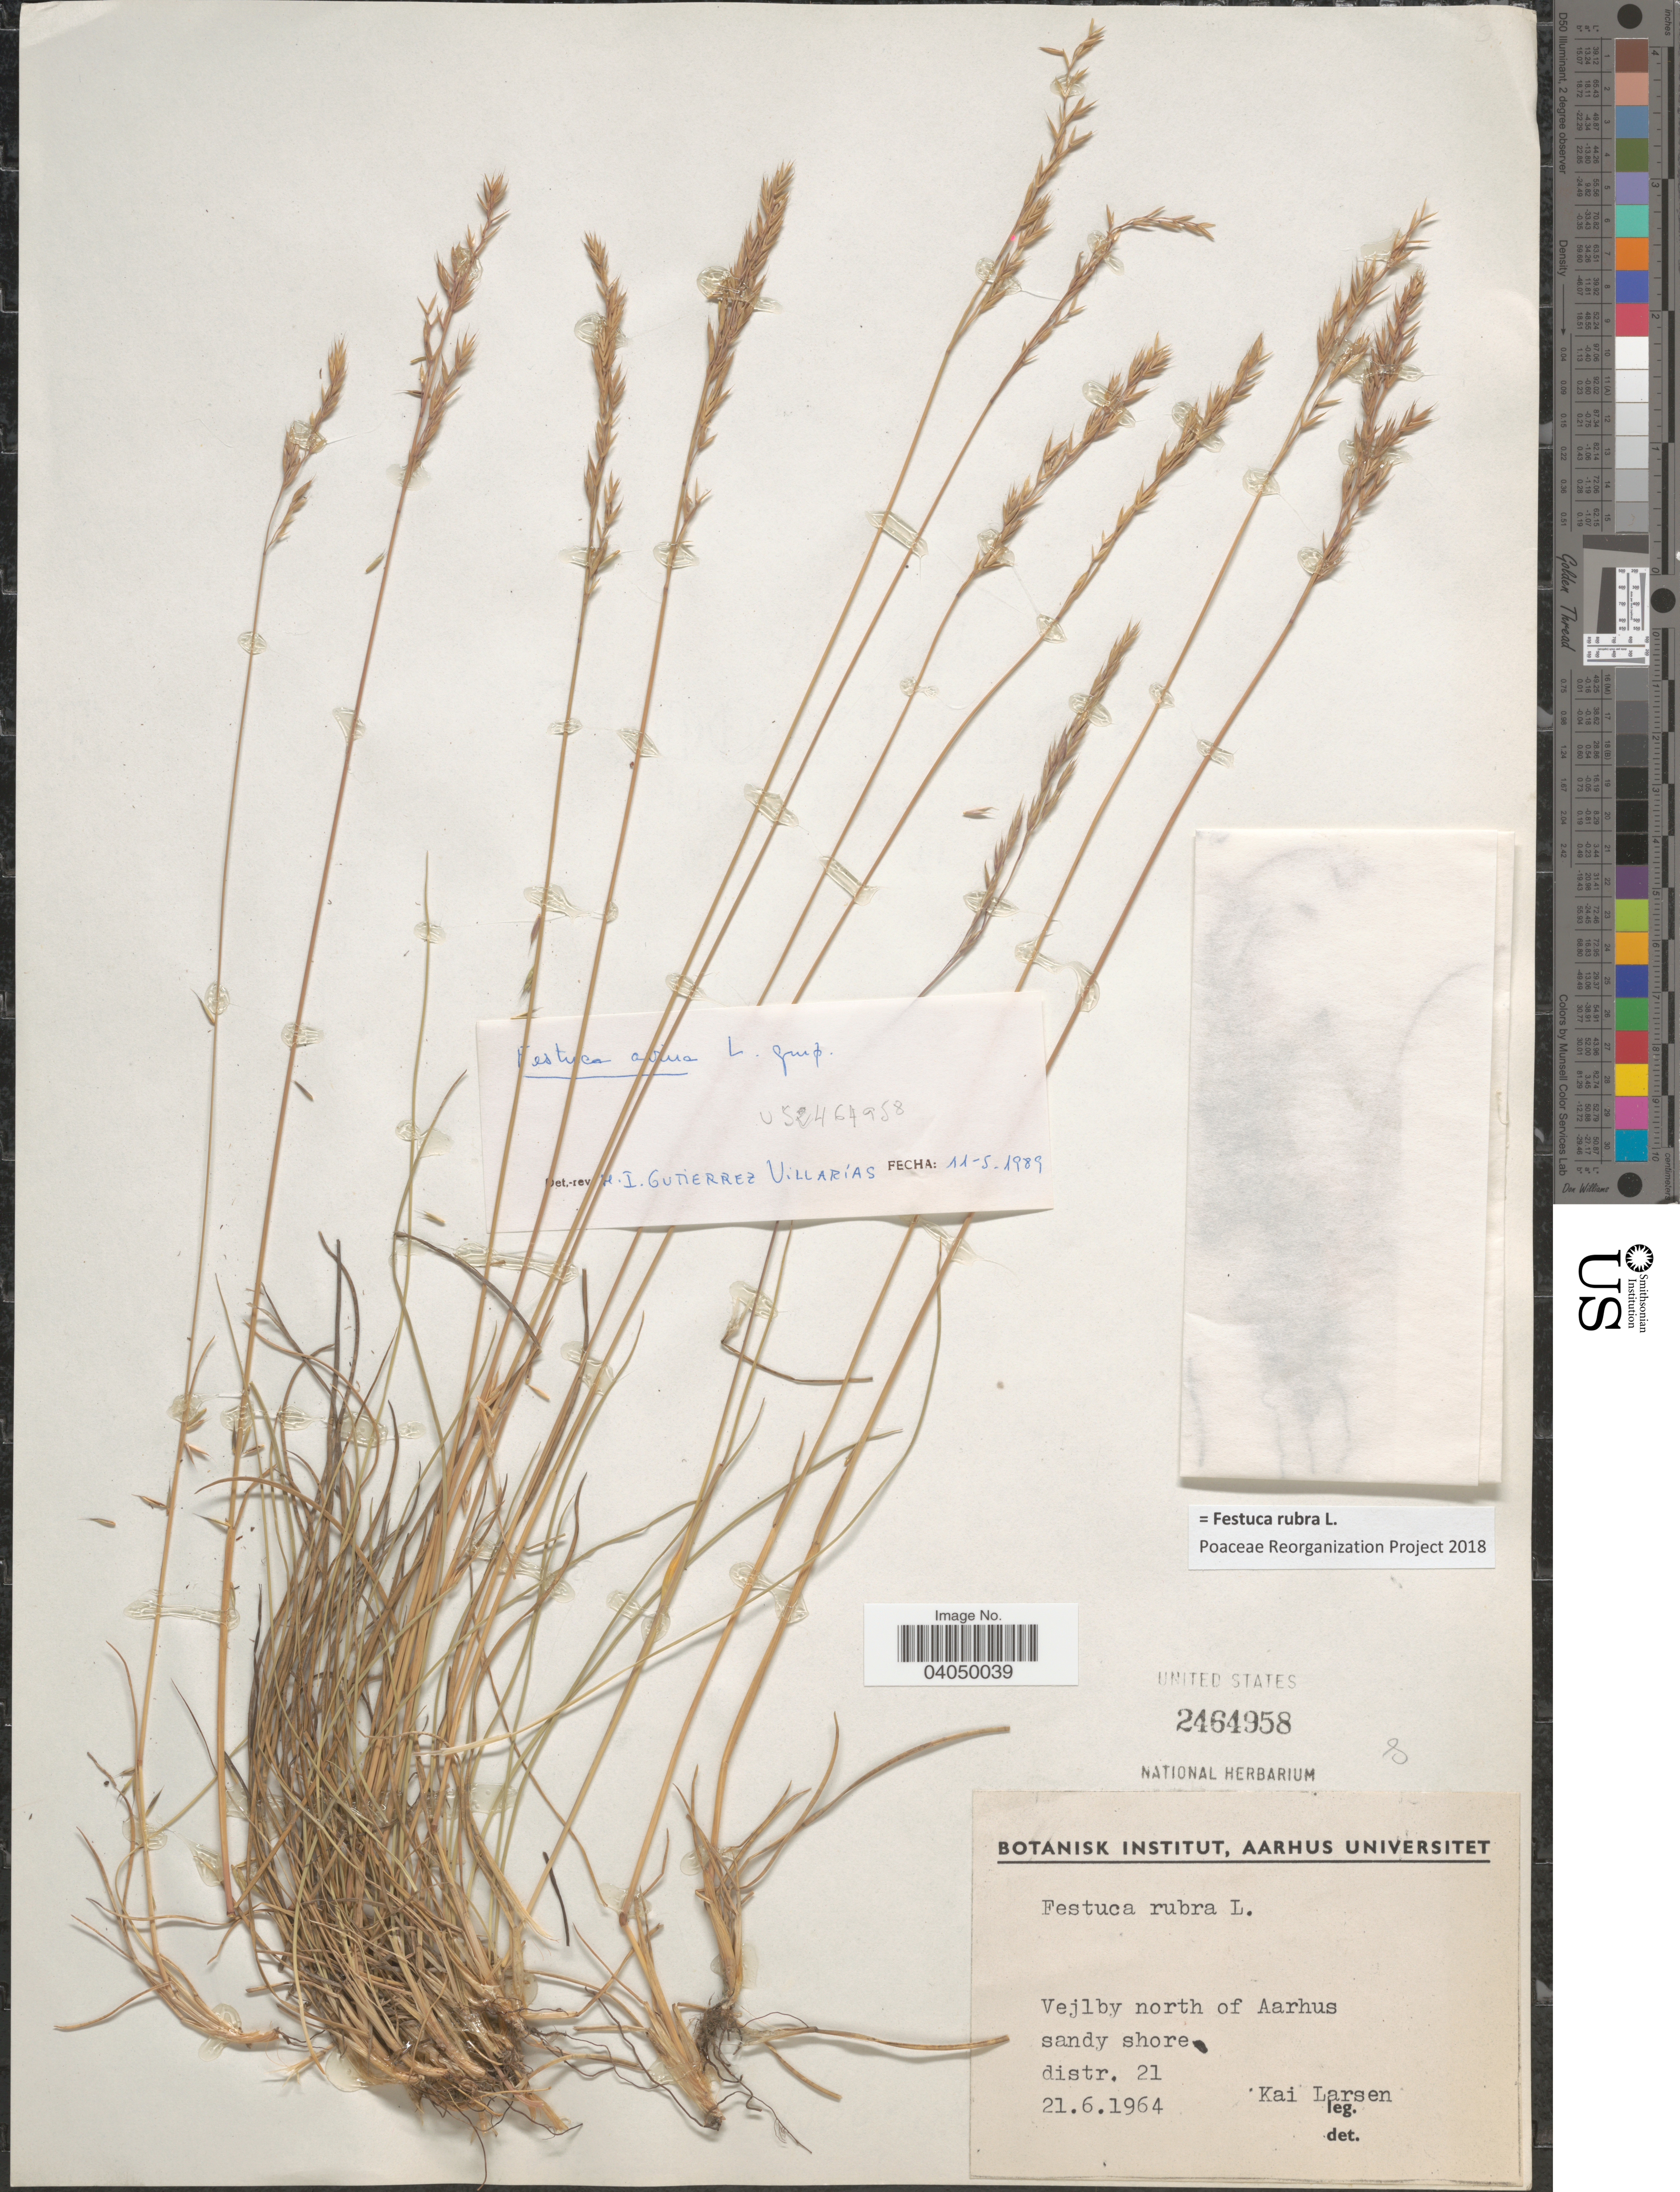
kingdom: Plantae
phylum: Tracheophyta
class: Liliopsida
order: Poales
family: Poaceae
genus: Festuca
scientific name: Festuca rubra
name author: L.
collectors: K. Larsen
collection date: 1964-06-21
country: Denmark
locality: Vejlby north of Aarhus sandy shore distr. 21.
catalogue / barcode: US 2464958